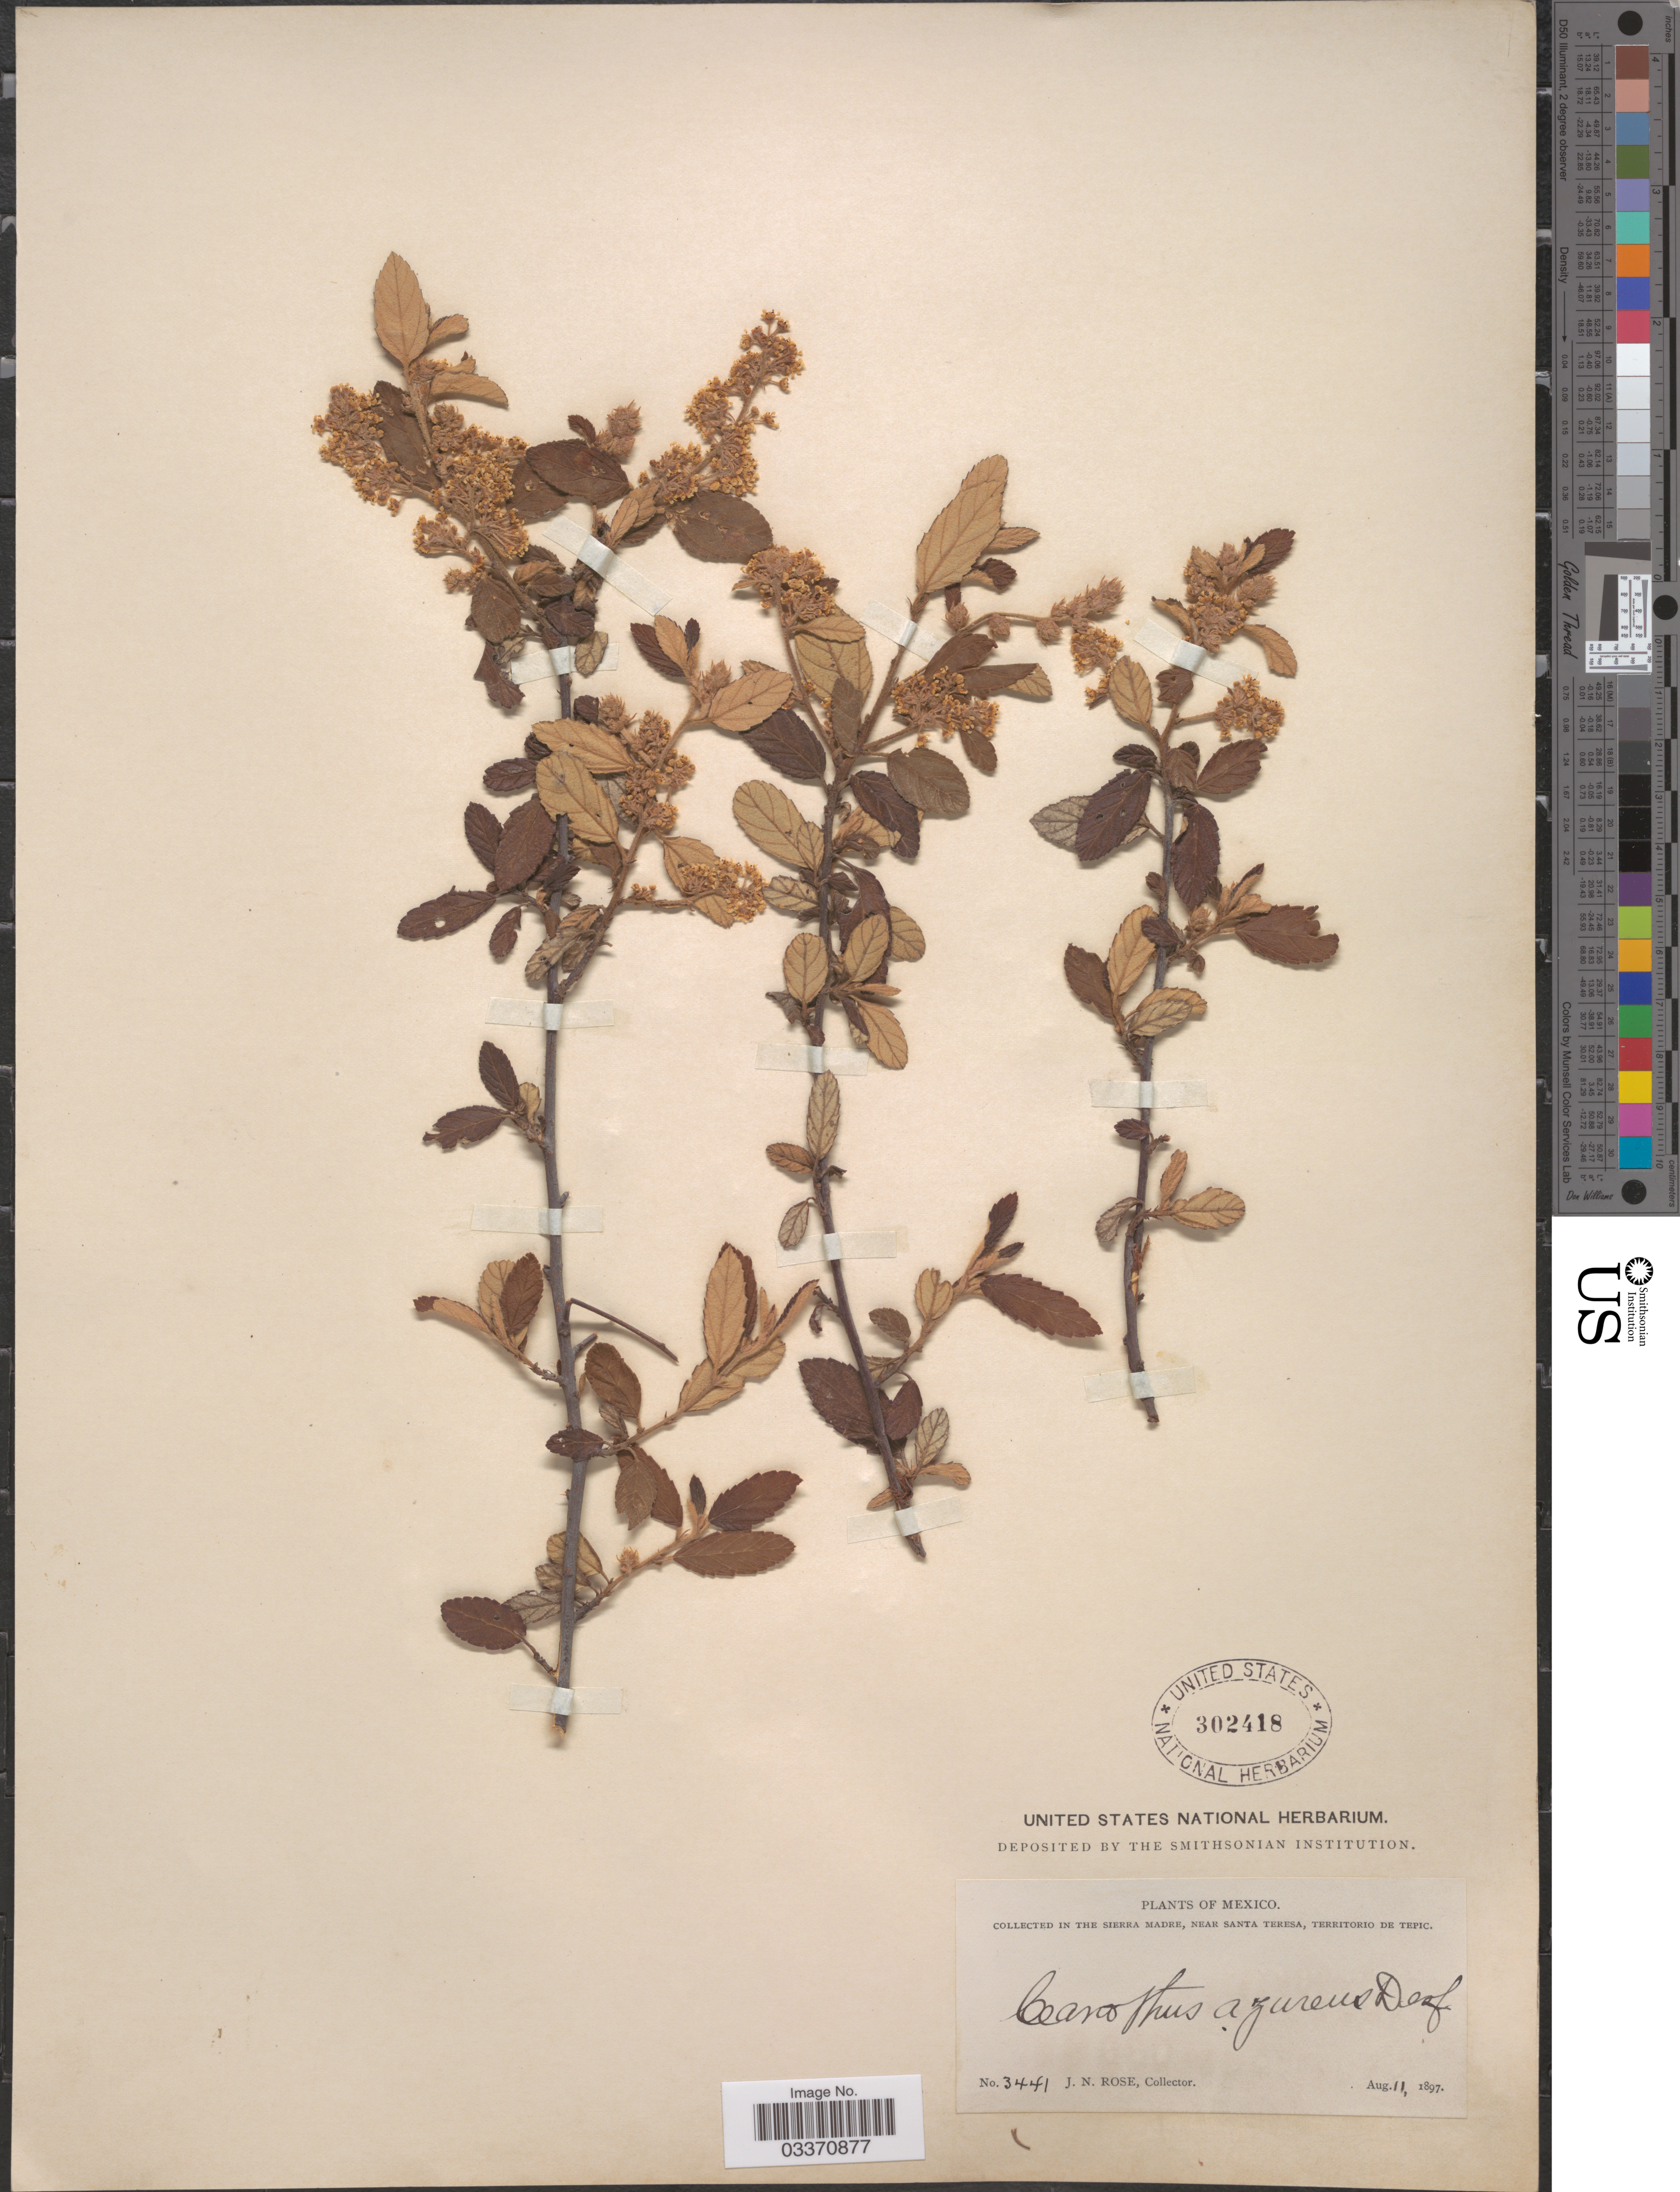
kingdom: Plantae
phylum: Tracheophyta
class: Magnoliopsida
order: Rosales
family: Rhamnaceae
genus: Ceanothus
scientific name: Ceanothus caeruleus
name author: Lag.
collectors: J. N. Rose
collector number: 3441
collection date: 1897-08-11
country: Mexico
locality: In the Sierra Madre, near Santa Teresa, Territorio de Tepic.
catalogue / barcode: US 302418